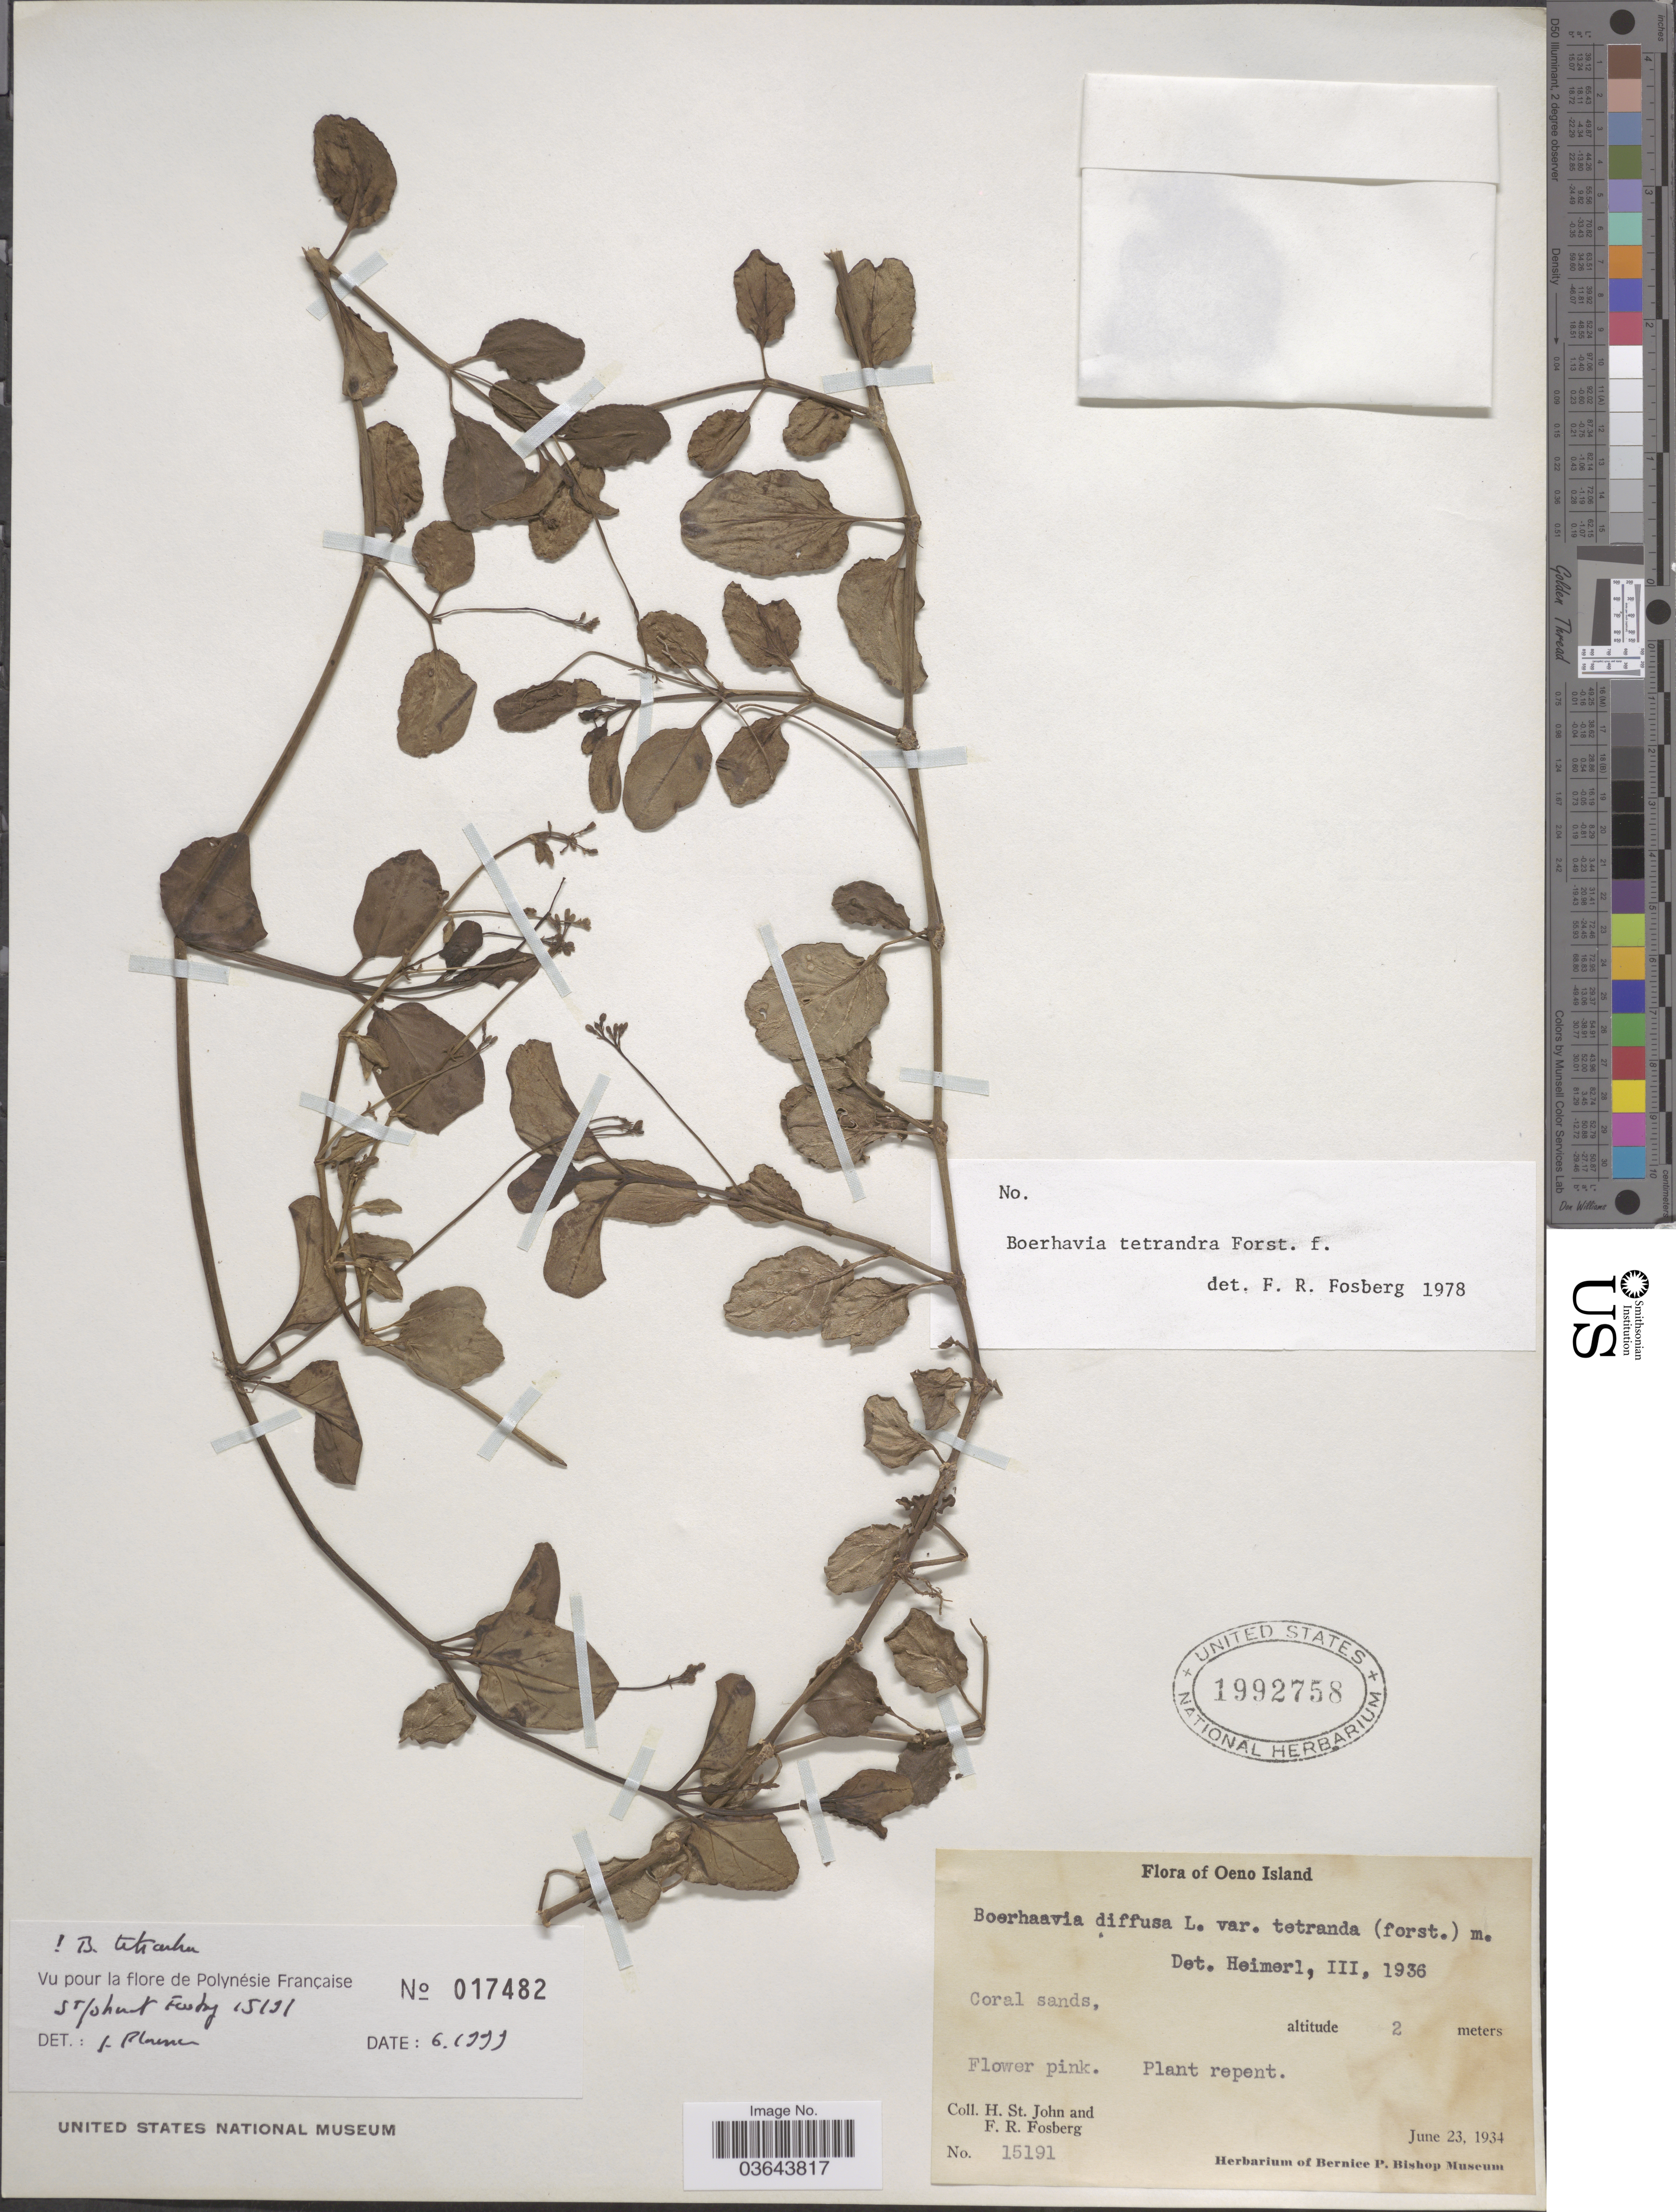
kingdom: Plantae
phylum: Tracheophyta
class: Magnoliopsida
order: Caryophyllales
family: Nyctaginaceae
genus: Boerhavia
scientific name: Boerhavia tetrandra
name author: G. Forst.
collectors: H. St. John & F. R. Fosberg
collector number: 15191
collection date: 1934-06-23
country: Pitcairn Islands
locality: Oeno Island.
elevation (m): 2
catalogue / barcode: US 1992758